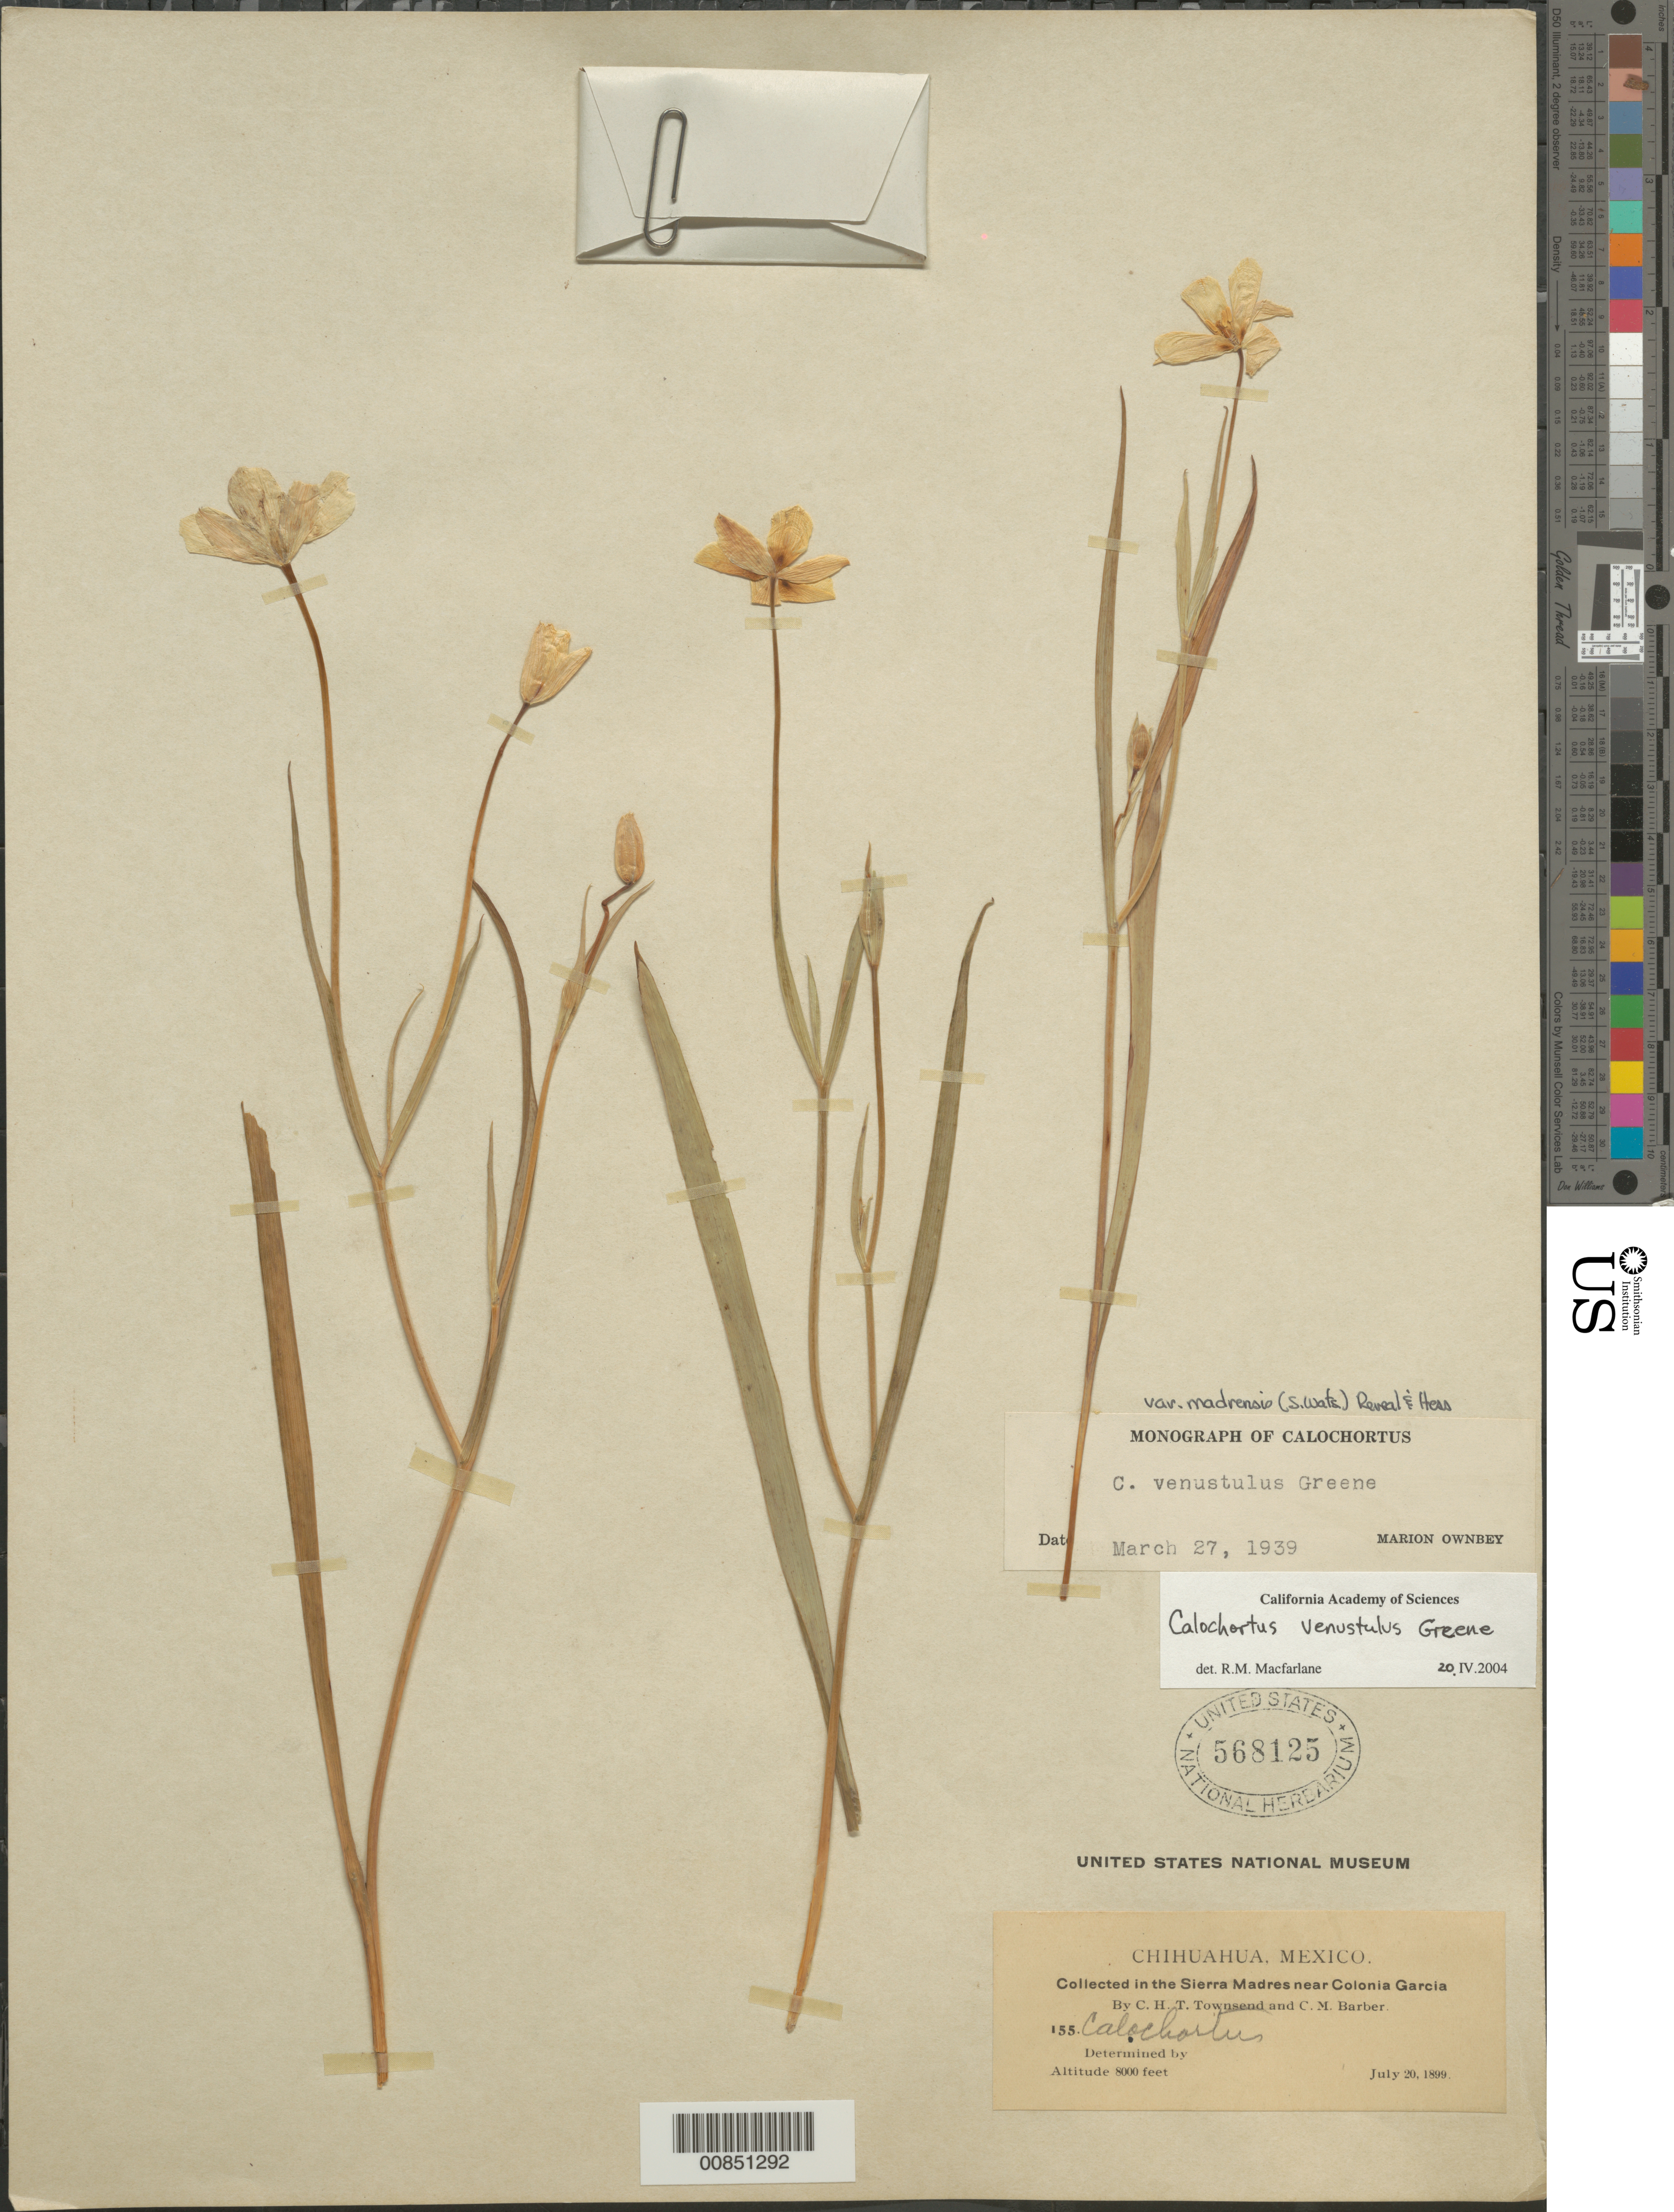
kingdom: Plantae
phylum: Tracheophyta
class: Liliopsida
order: Liliales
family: Liliaceae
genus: Calochortus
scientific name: Calochortus venustulus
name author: Greene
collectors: C. H. T. Townsend & C. Barber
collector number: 155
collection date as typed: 20 Jul 1899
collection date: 1899-07-20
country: Mexico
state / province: Chihuahua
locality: Sierra Madre near Colonia García. Chihuahua.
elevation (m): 2438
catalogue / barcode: US 568125